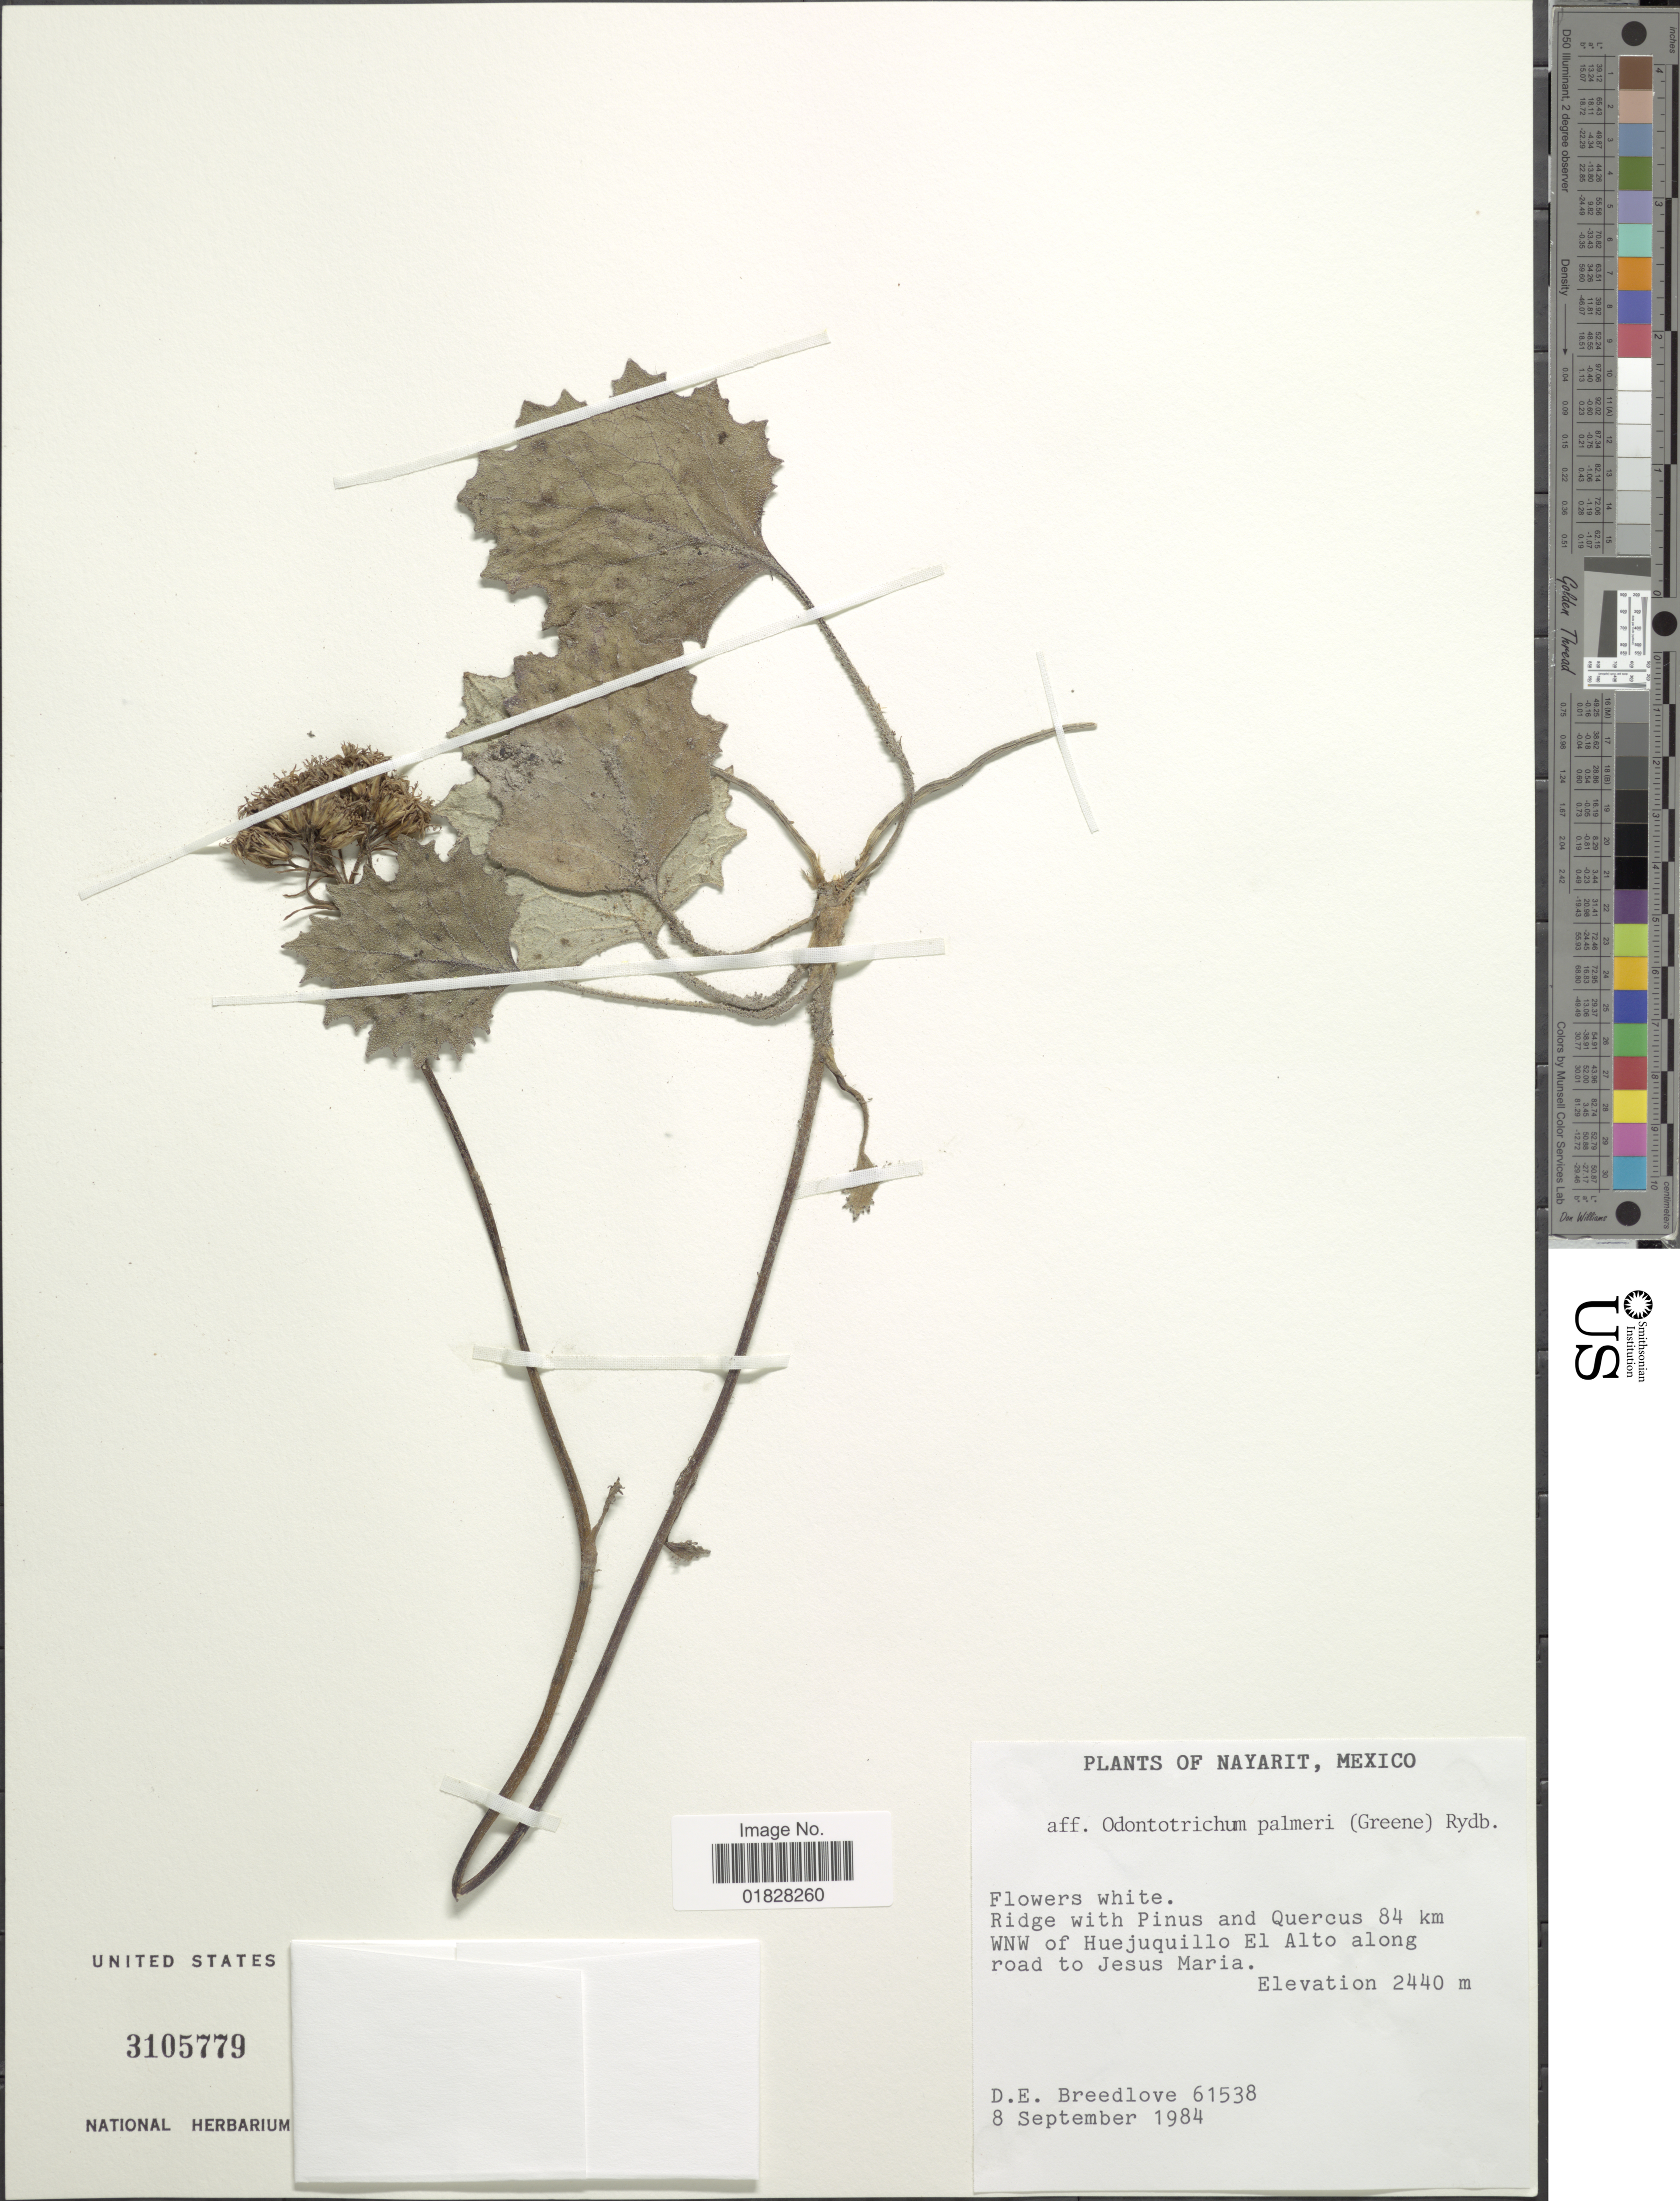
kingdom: Plantae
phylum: Tracheophyta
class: Magnoliopsida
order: Asterales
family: Asteraceae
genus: Psacalium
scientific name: Psacalium palmeri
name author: (Greene) H. Rob. & Brettell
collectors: D. E. Breedlove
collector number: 61538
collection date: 1984-09-08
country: Mexico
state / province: Nayarit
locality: Ridge with Pinus and Quercus 84 km WNW of Huekuquillo El Alto along road to Jesus Maria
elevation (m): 2440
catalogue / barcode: US 3105779